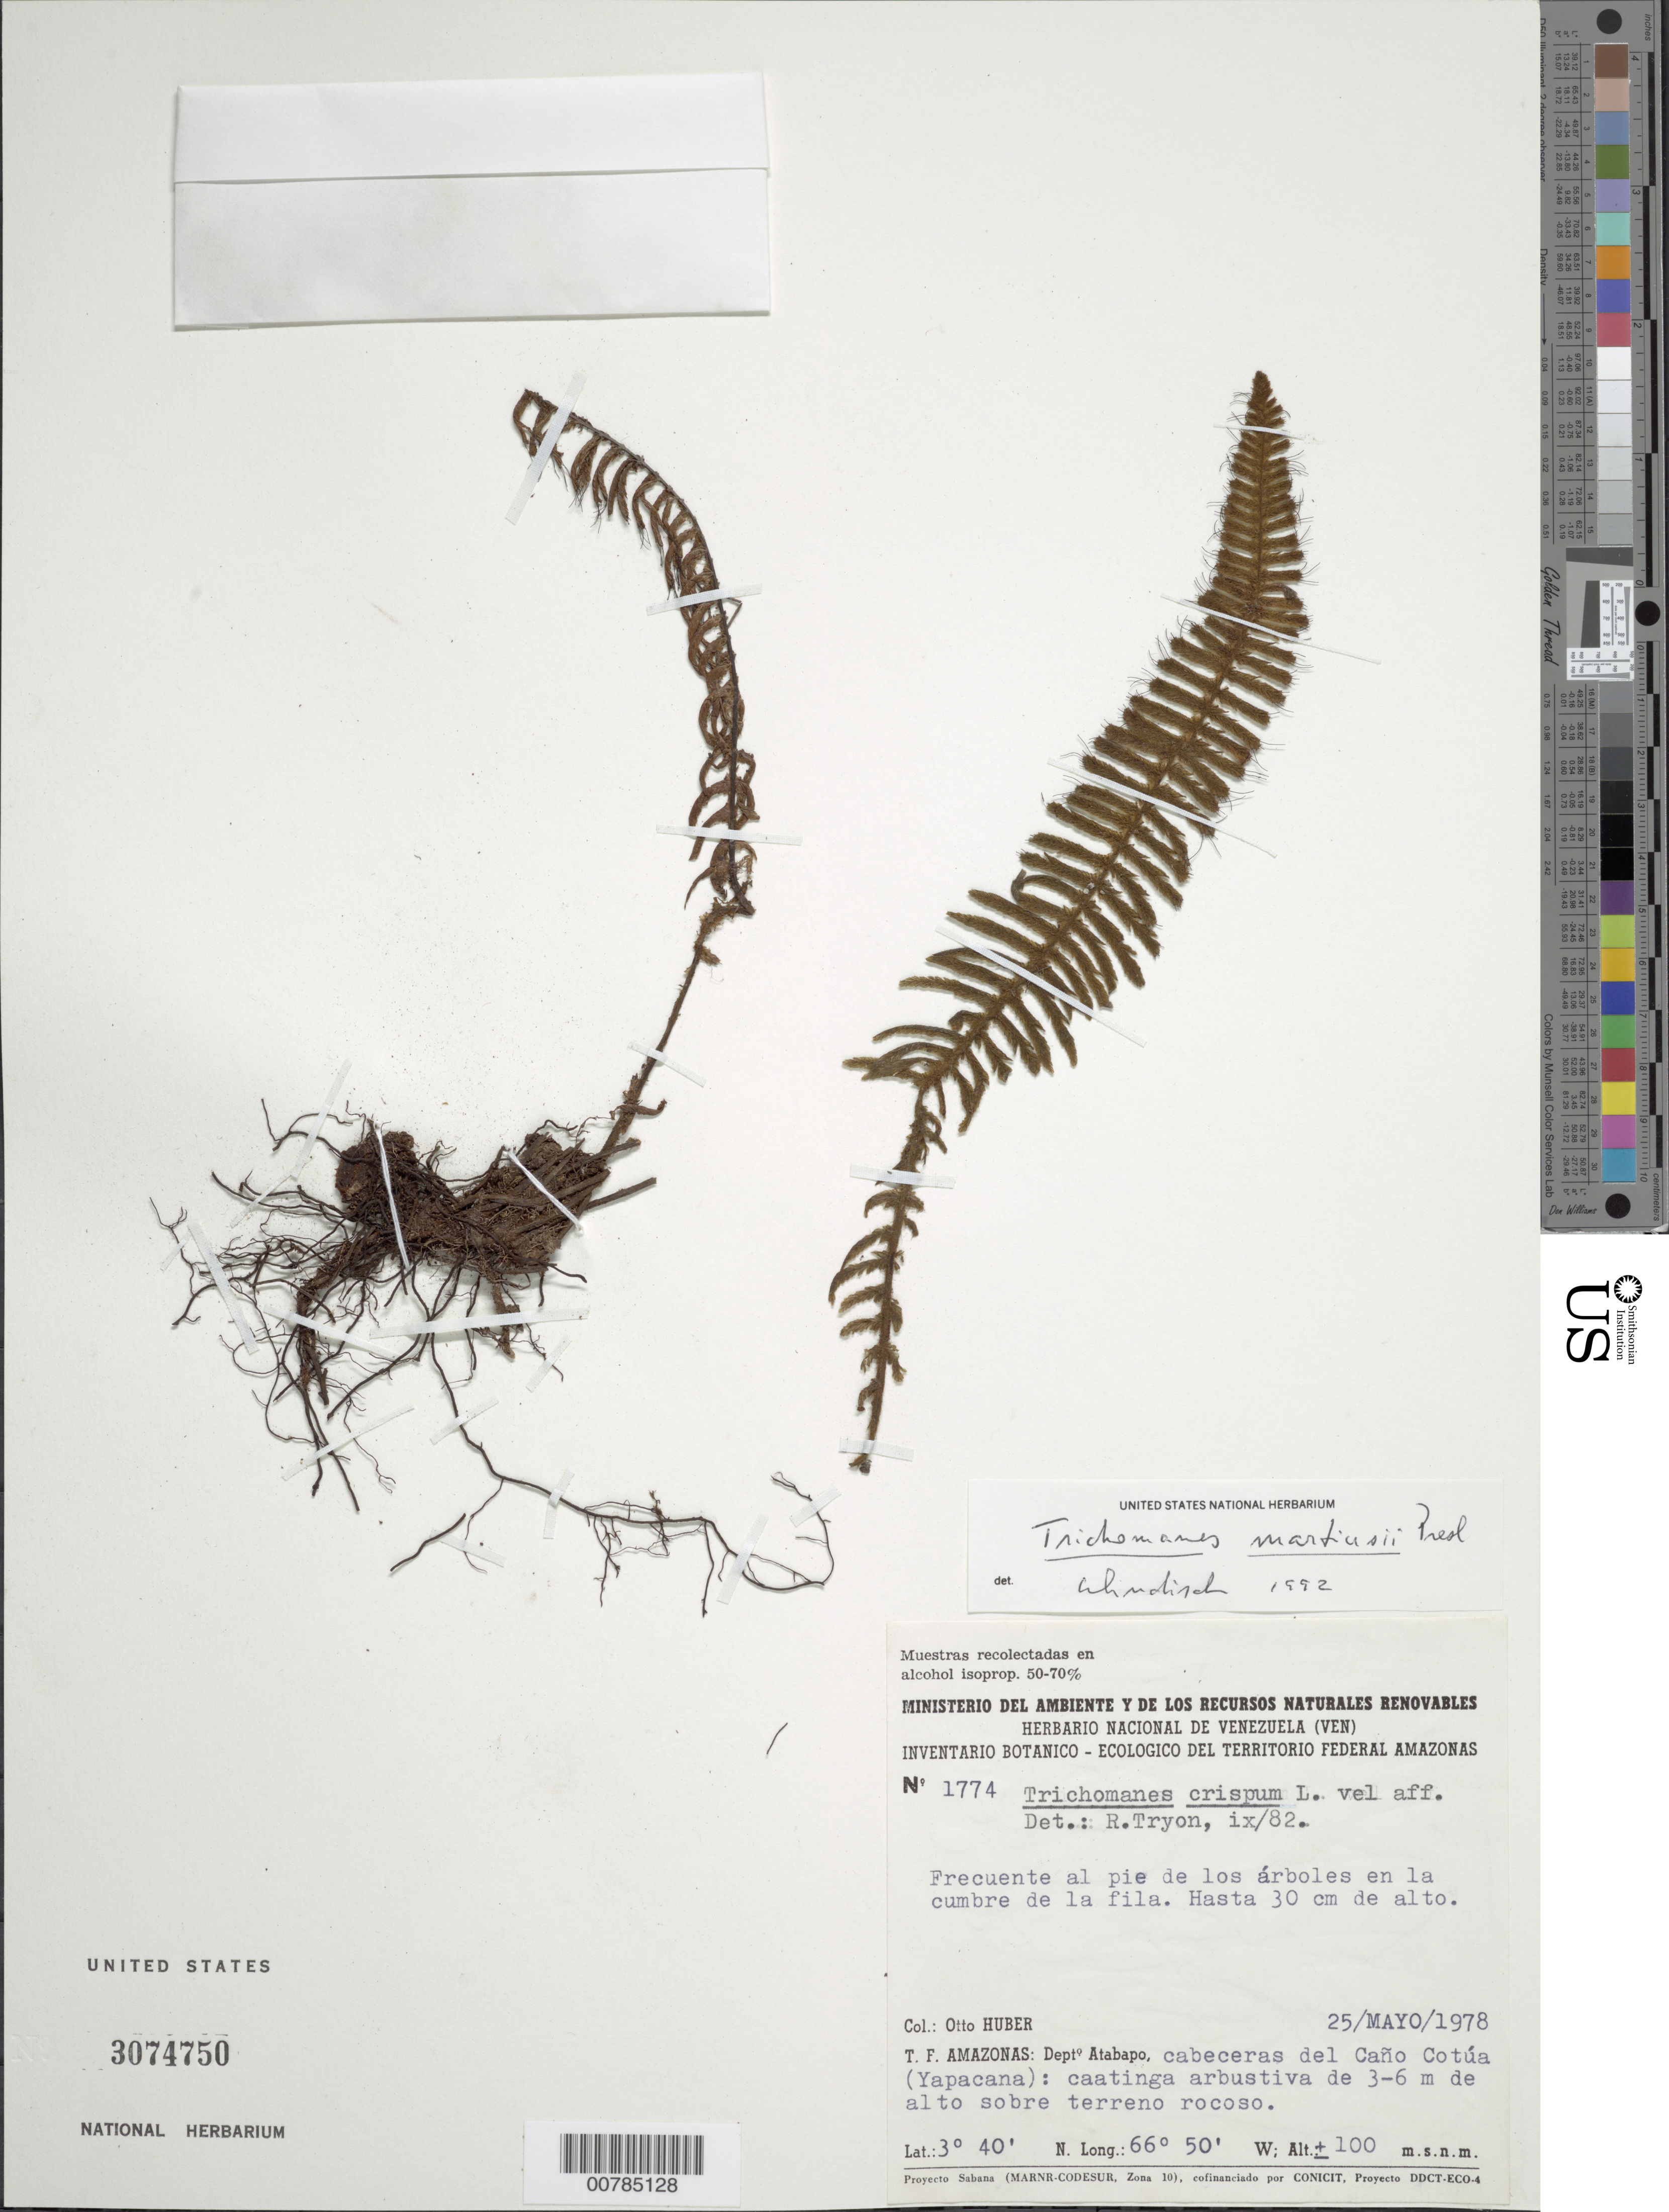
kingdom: Plantae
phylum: Tracheophyta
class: Polypodiopsida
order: Hymenophyllales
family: Hymenophyllaceae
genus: Trichomanes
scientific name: Trichomanes martiusii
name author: C. Presl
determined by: Windisch, Paulo Guenter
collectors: O. Huber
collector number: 1774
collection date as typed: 25-May-78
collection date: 1978-05-25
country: Venezuela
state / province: Amazonas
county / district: Atabapo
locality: Caño Cotúa (Yapacana)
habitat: Caatinga arbustiva de 3-6m de alt sobre terreno rocoso; al pié de los arboles en la cumbre de la fila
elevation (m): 100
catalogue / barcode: US 3074750